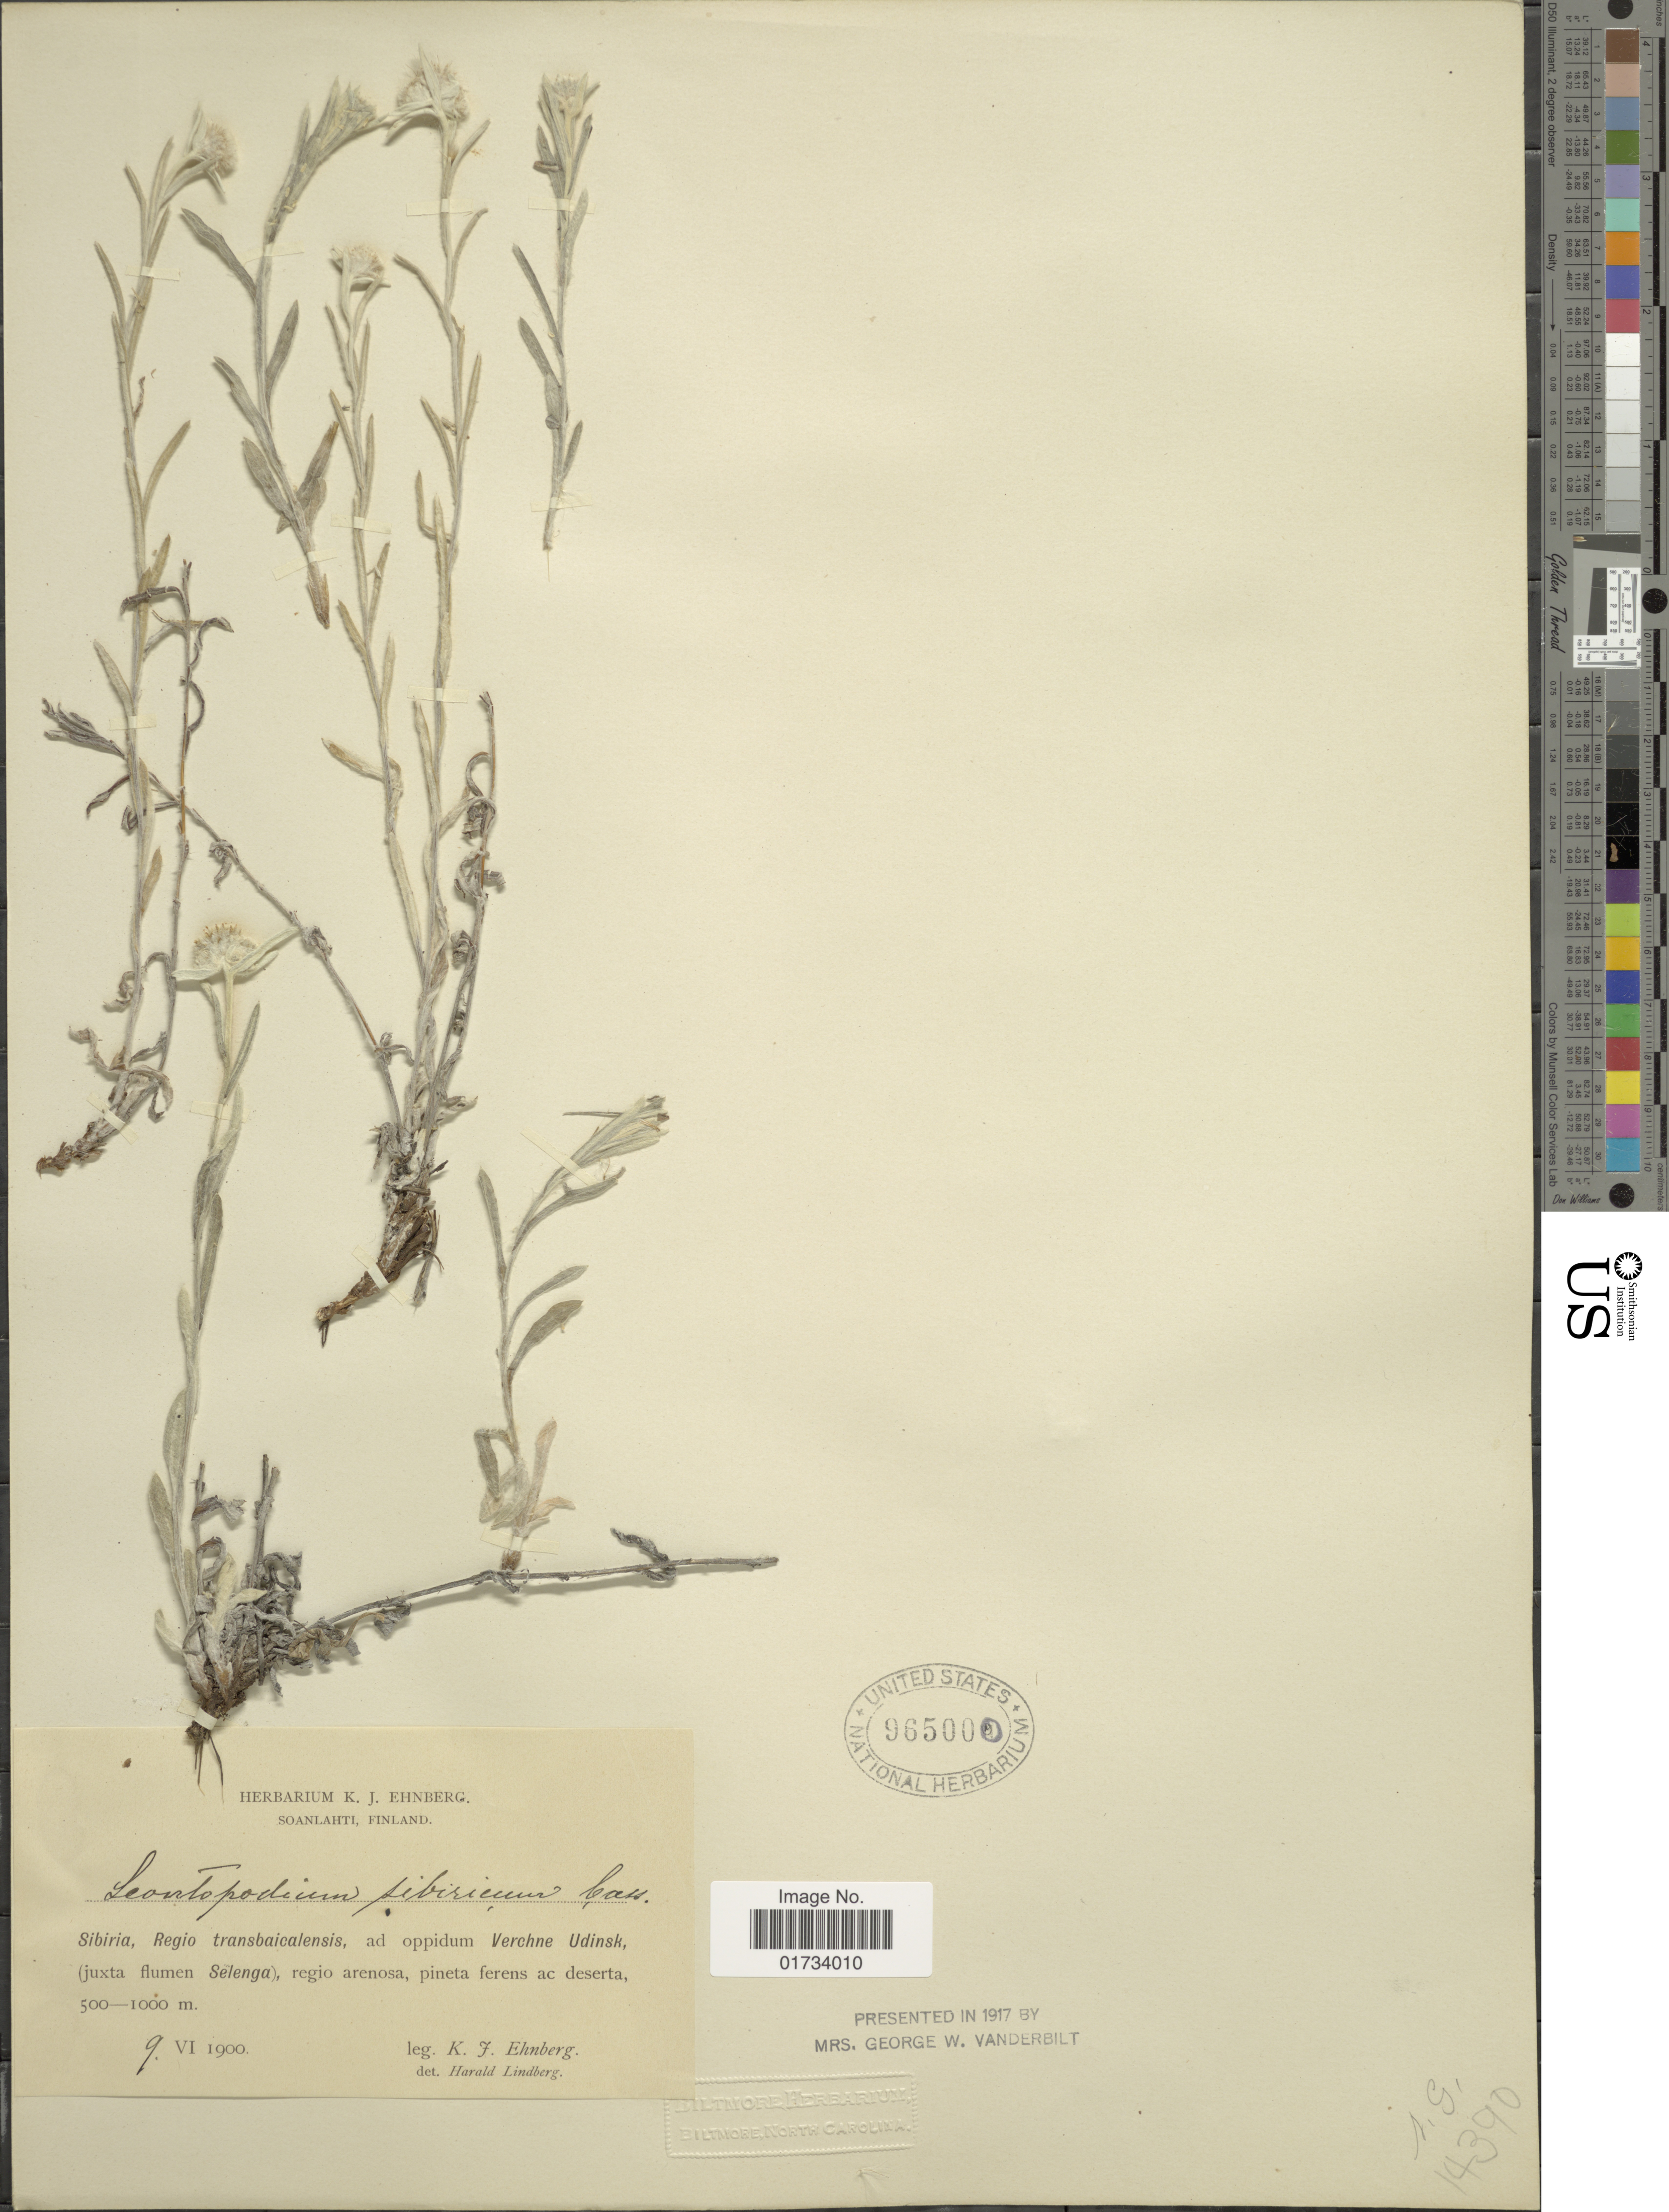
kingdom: Plantae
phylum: Tracheophyta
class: Magnoliopsida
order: Asterales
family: Asteraceae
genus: Leontopodium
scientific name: Leontopodium sibricum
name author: Cass.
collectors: K. Ehnberg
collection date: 1900-06-09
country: China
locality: Soanlahti, Sibiria, Regio transbaicalensis, ad oppidum Verche Udinsk (juxta flumen slwnga) regio arenosa, pineta ferens ac deserta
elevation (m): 500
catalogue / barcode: US 965000